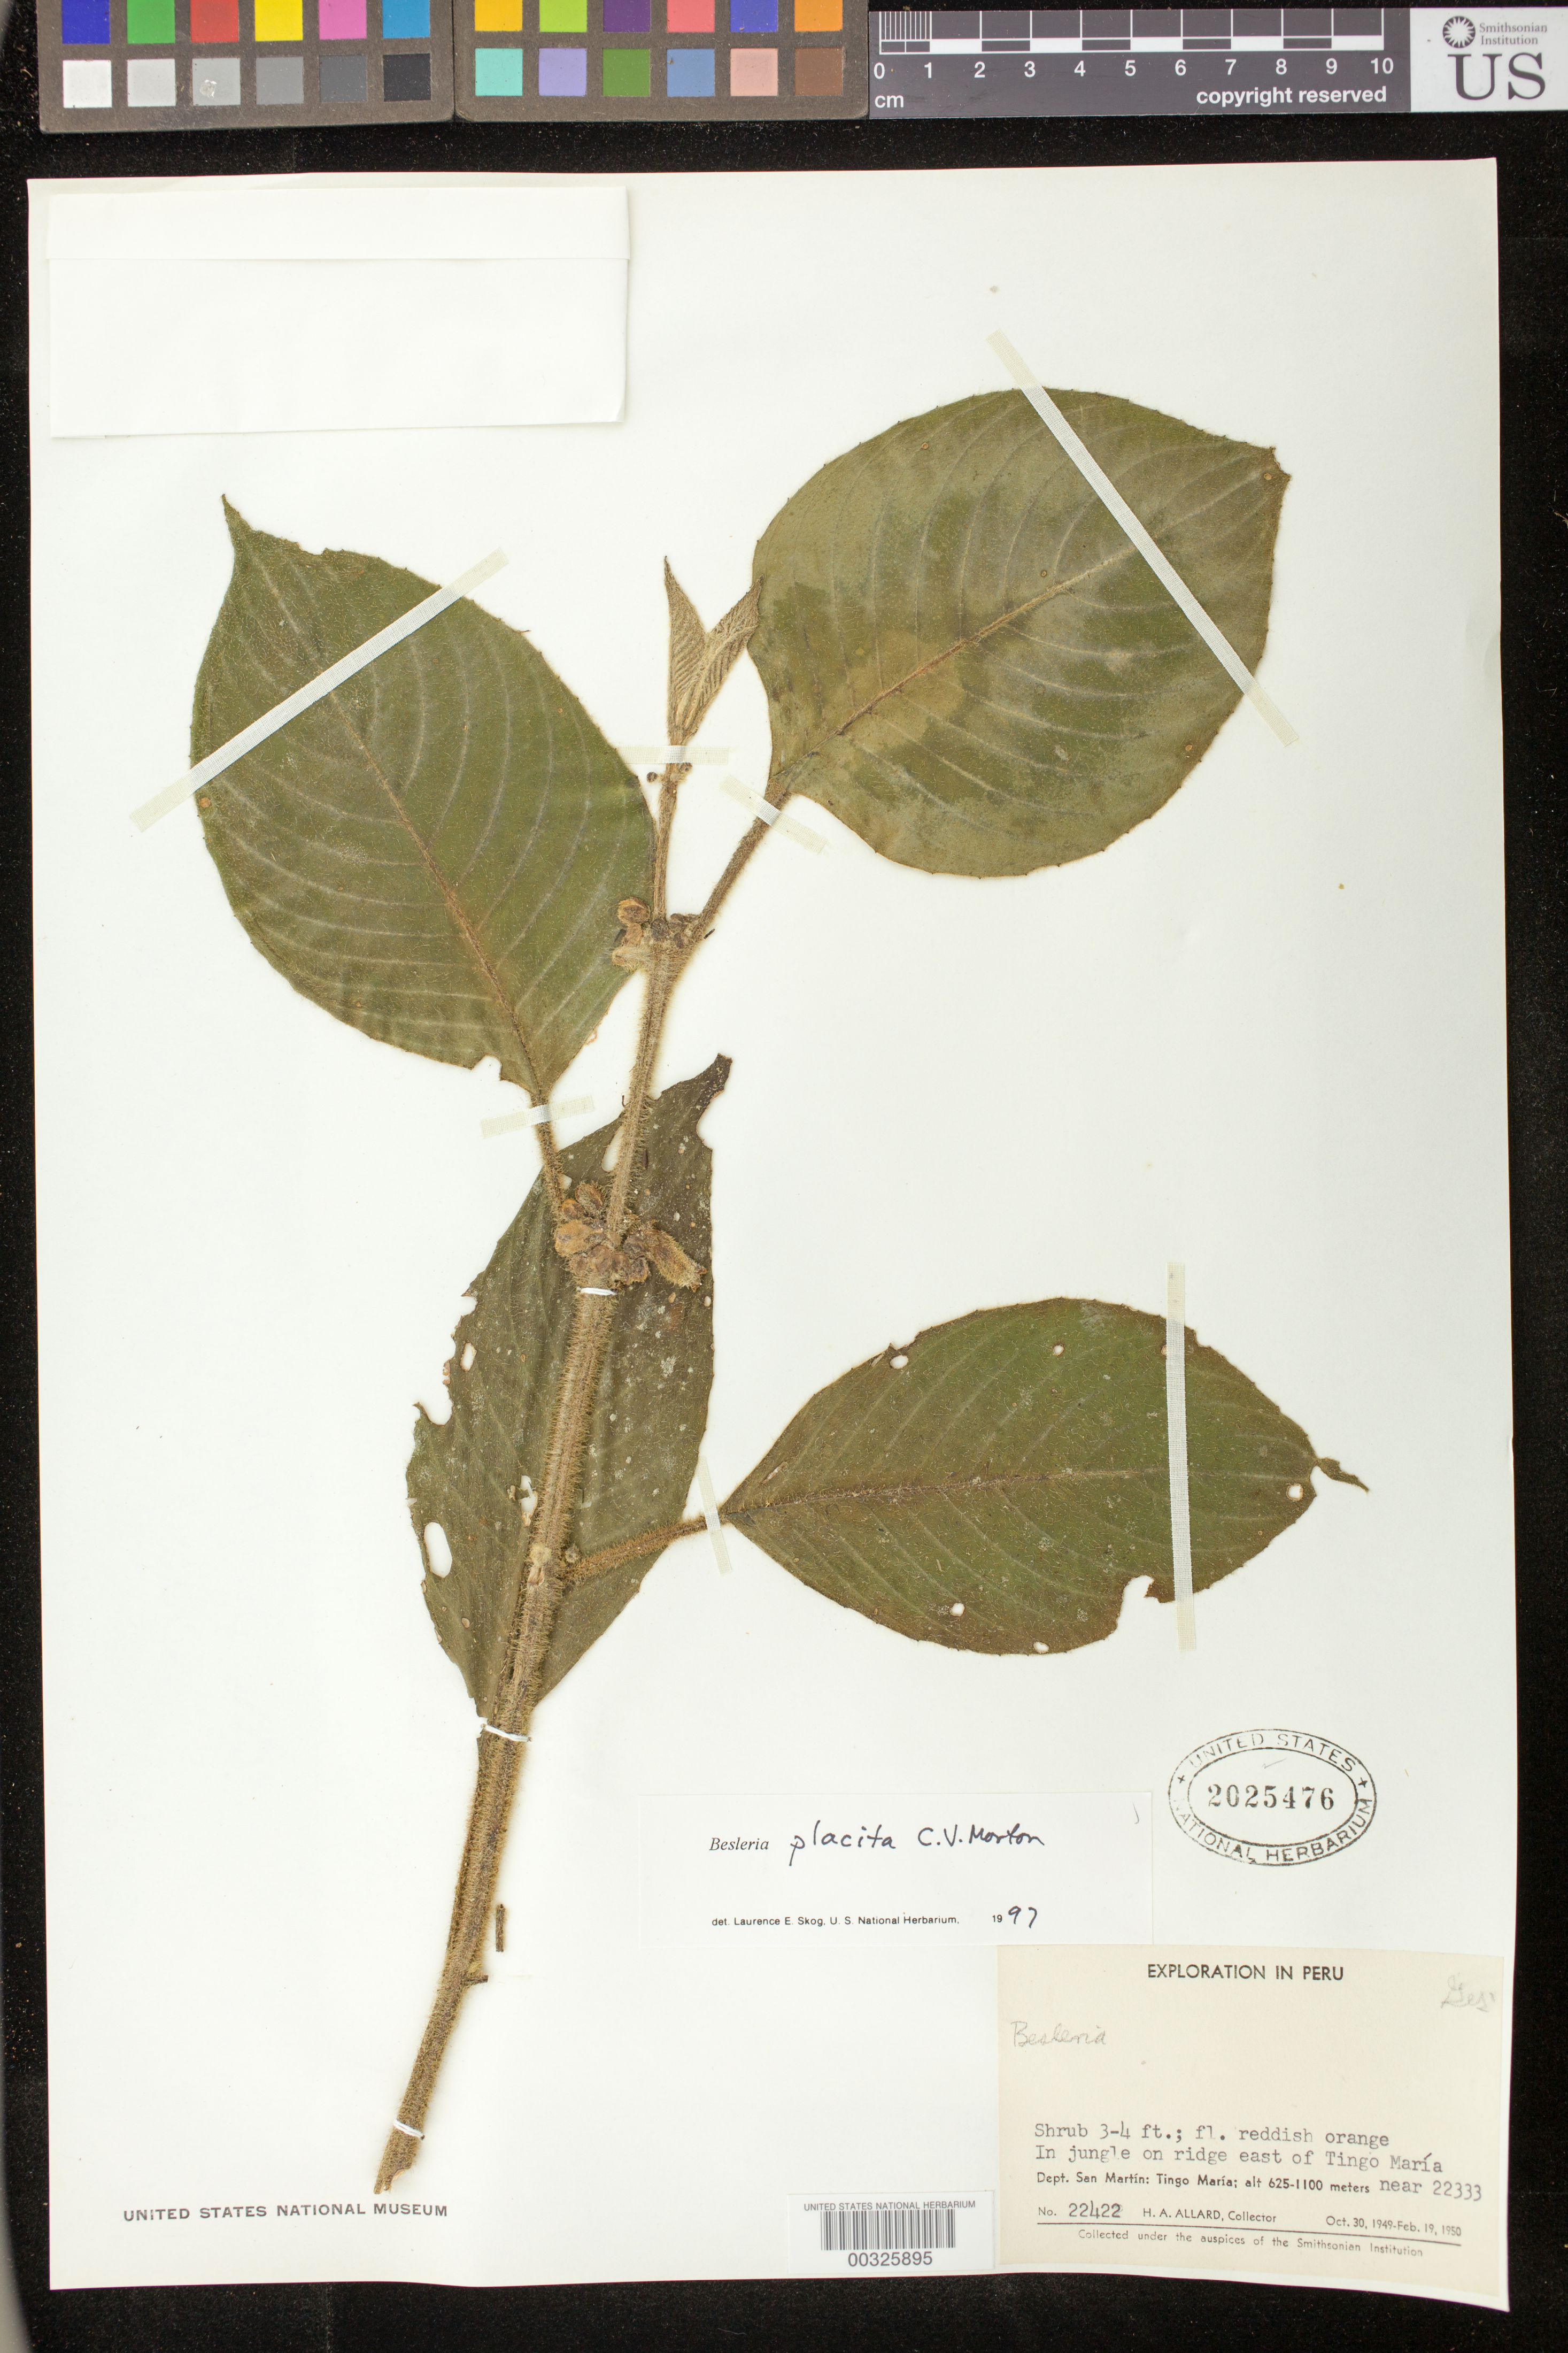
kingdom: Plantae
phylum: Tracheophyta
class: Magnoliopsida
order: Lamiales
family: Gesneriaceae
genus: Besleria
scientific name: Besleria placita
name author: C.V. Morton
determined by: Skog, Laurence E.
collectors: H. A. Allard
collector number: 22422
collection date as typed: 1949-50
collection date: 1949/1950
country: Peru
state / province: San Martín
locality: E of Tingo María; near 22333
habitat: In jungle on ridge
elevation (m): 625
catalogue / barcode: US 2025476